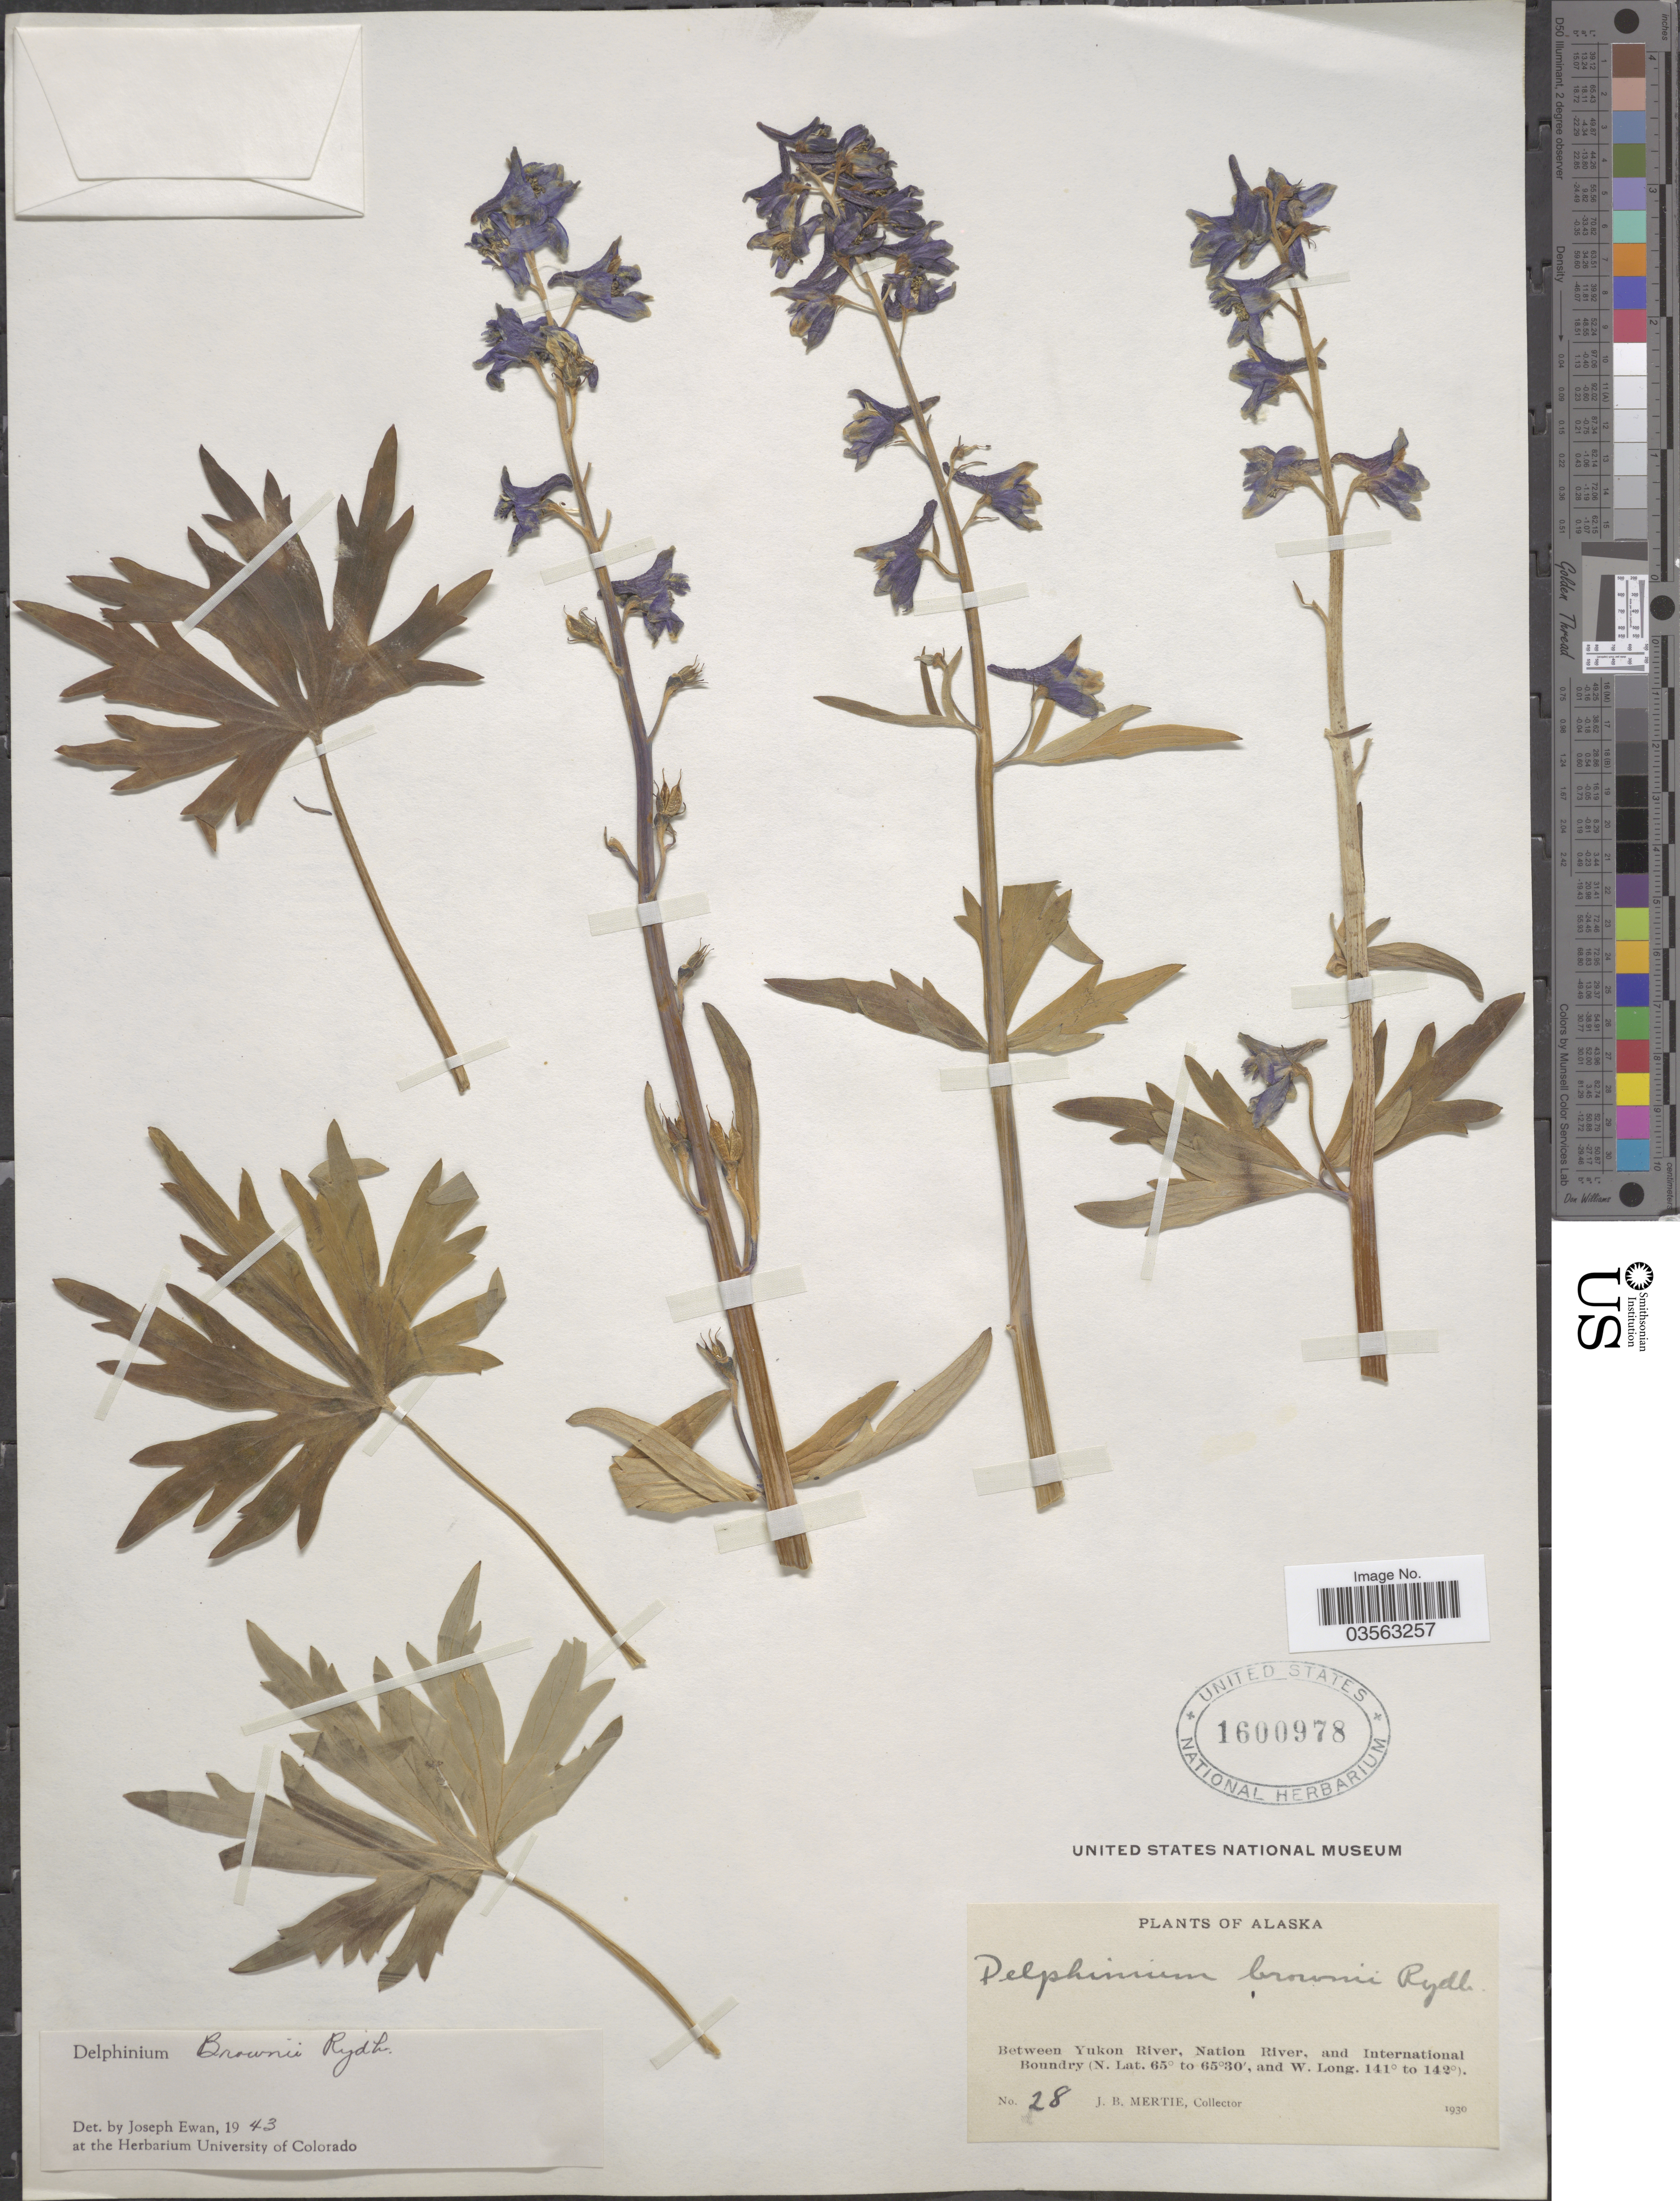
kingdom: Plantae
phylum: Tracheophyta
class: Magnoliopsida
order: Ranunculales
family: Ranunculaceae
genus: Delphinium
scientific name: Delphinium glaucum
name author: S. Watson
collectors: J. Mertie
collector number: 28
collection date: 1930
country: United States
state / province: Alaska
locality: Between Yukon River, Nation River, and International Boundary.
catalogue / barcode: US 1600978